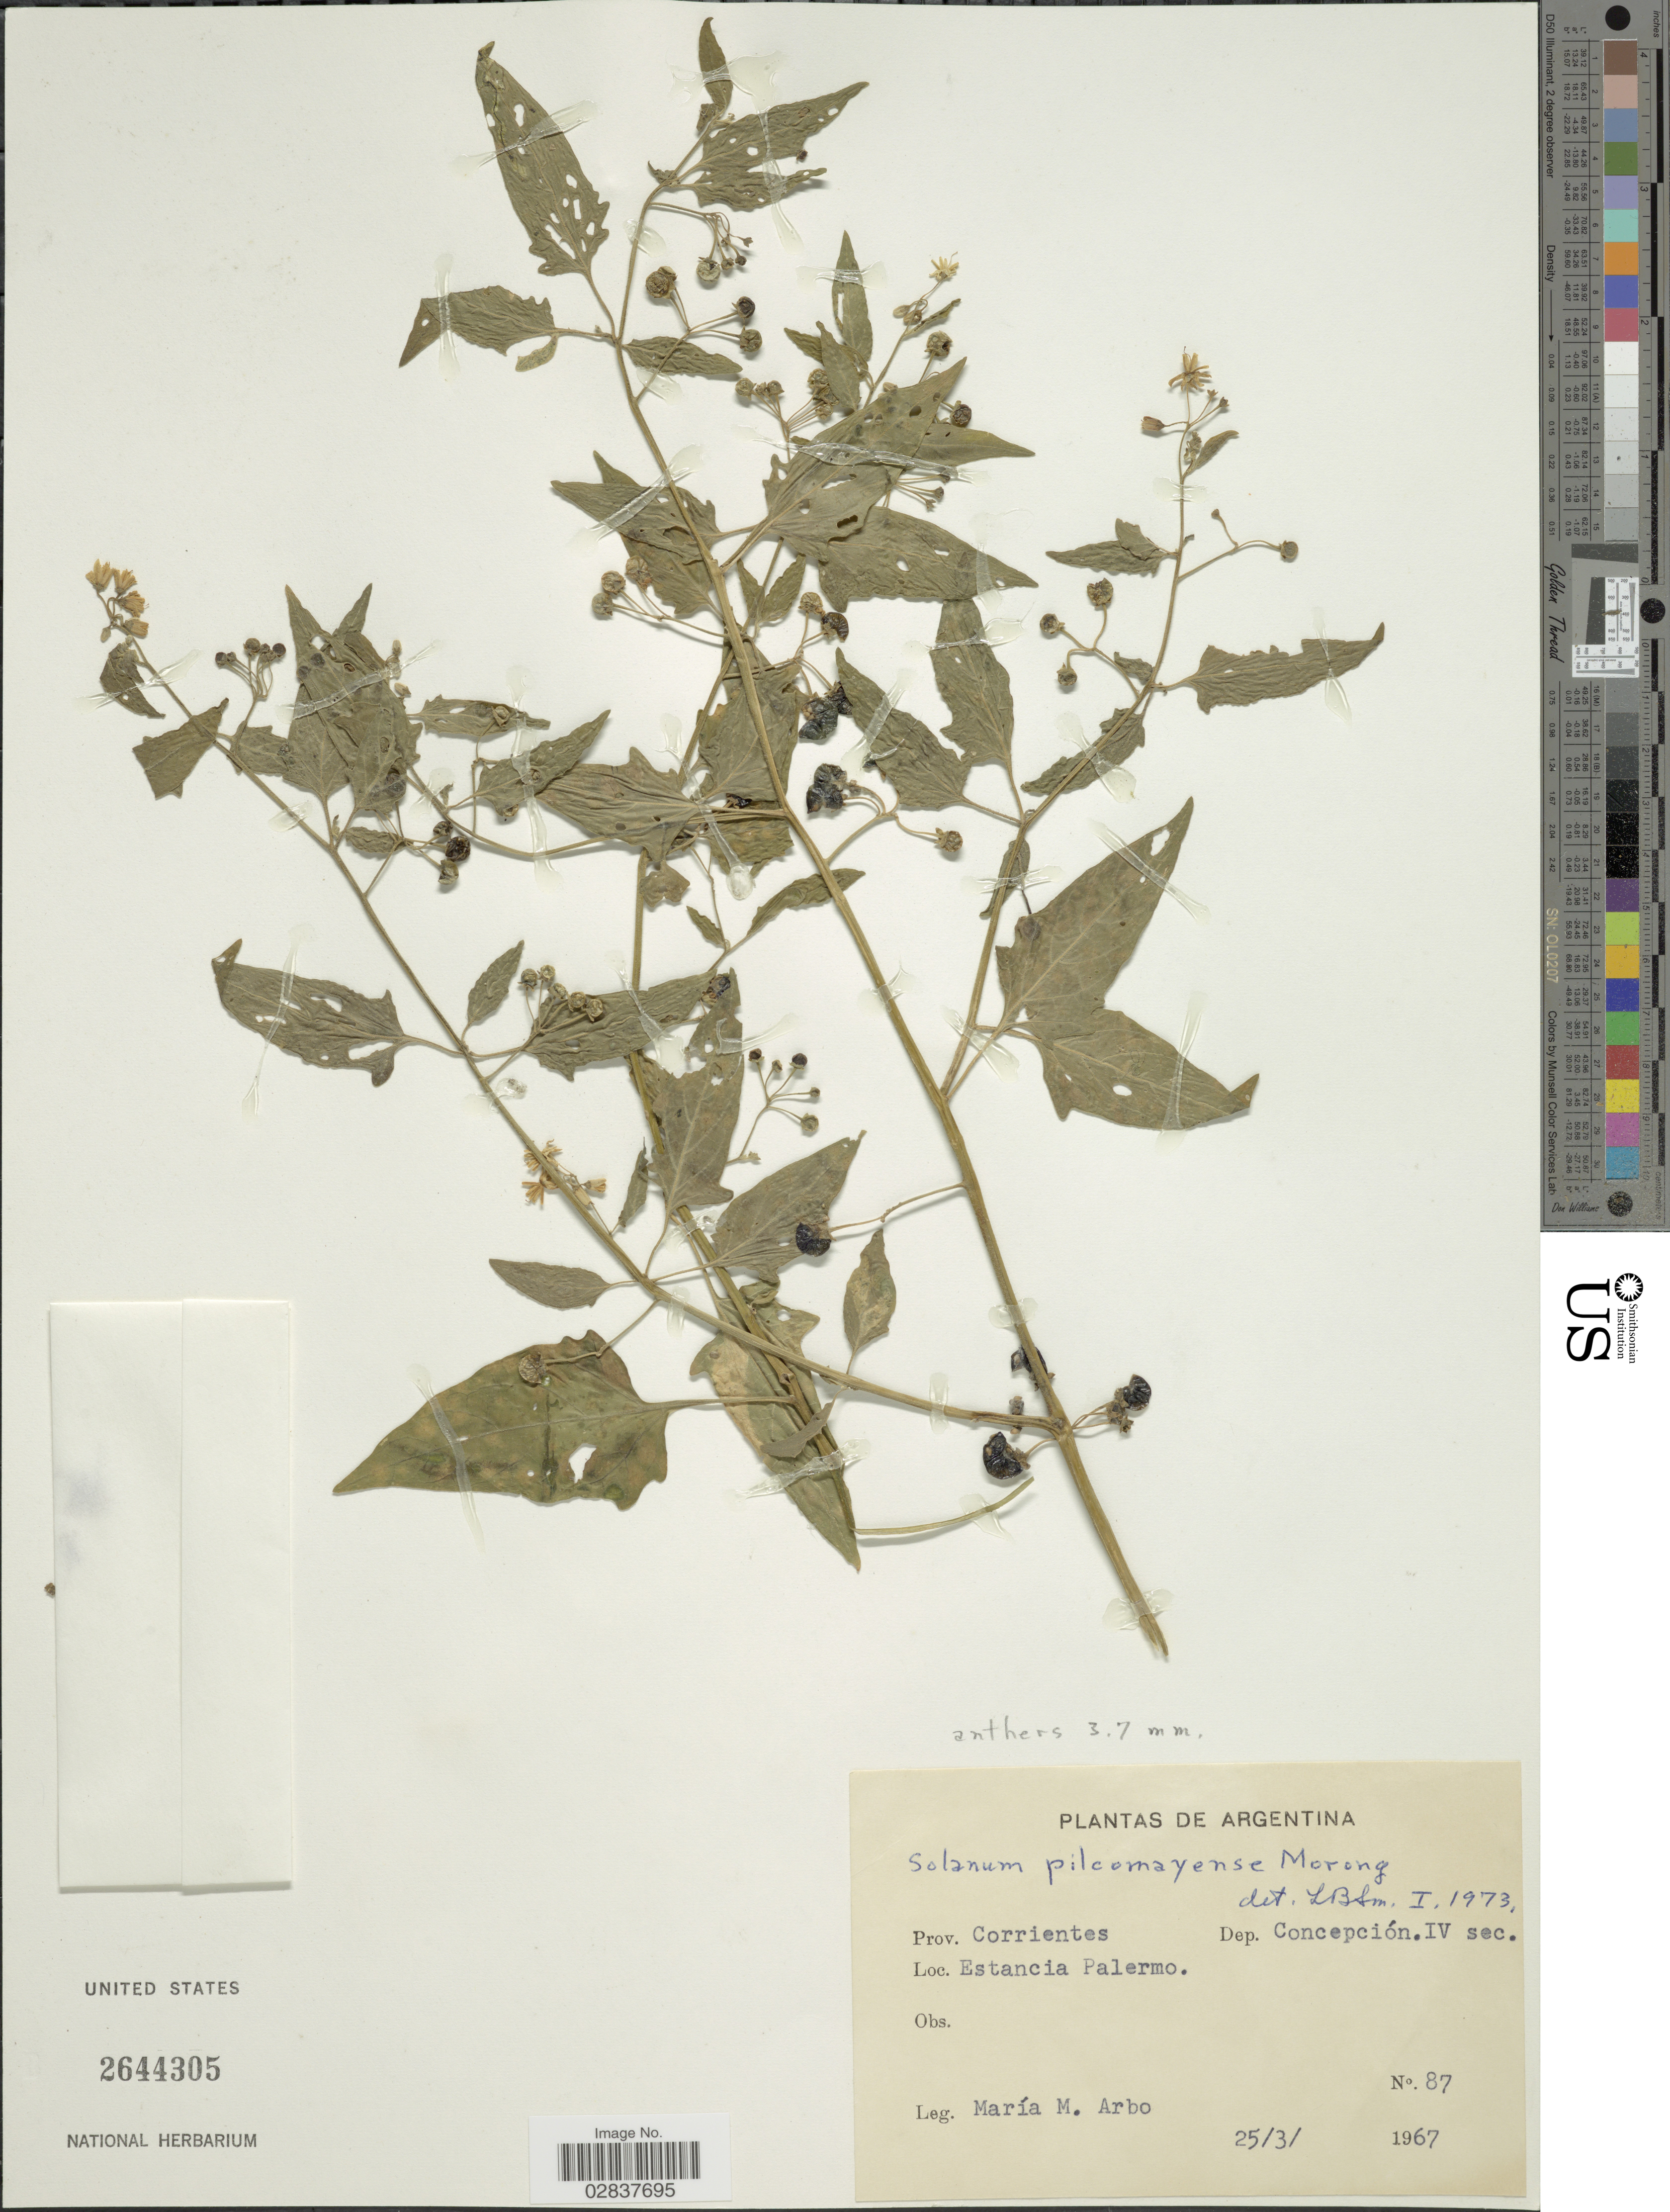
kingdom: Plantae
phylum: Tracheophyta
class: Magnoliopsida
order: Solanales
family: Solanaceae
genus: Solanum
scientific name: Solanum pilcomayense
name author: Morong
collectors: M. M. Arbo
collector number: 87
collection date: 1967-03-25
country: Argentina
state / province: Corrientes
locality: Dep. Concepción. IV sec. Estancia Palermo.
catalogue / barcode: US 2644305